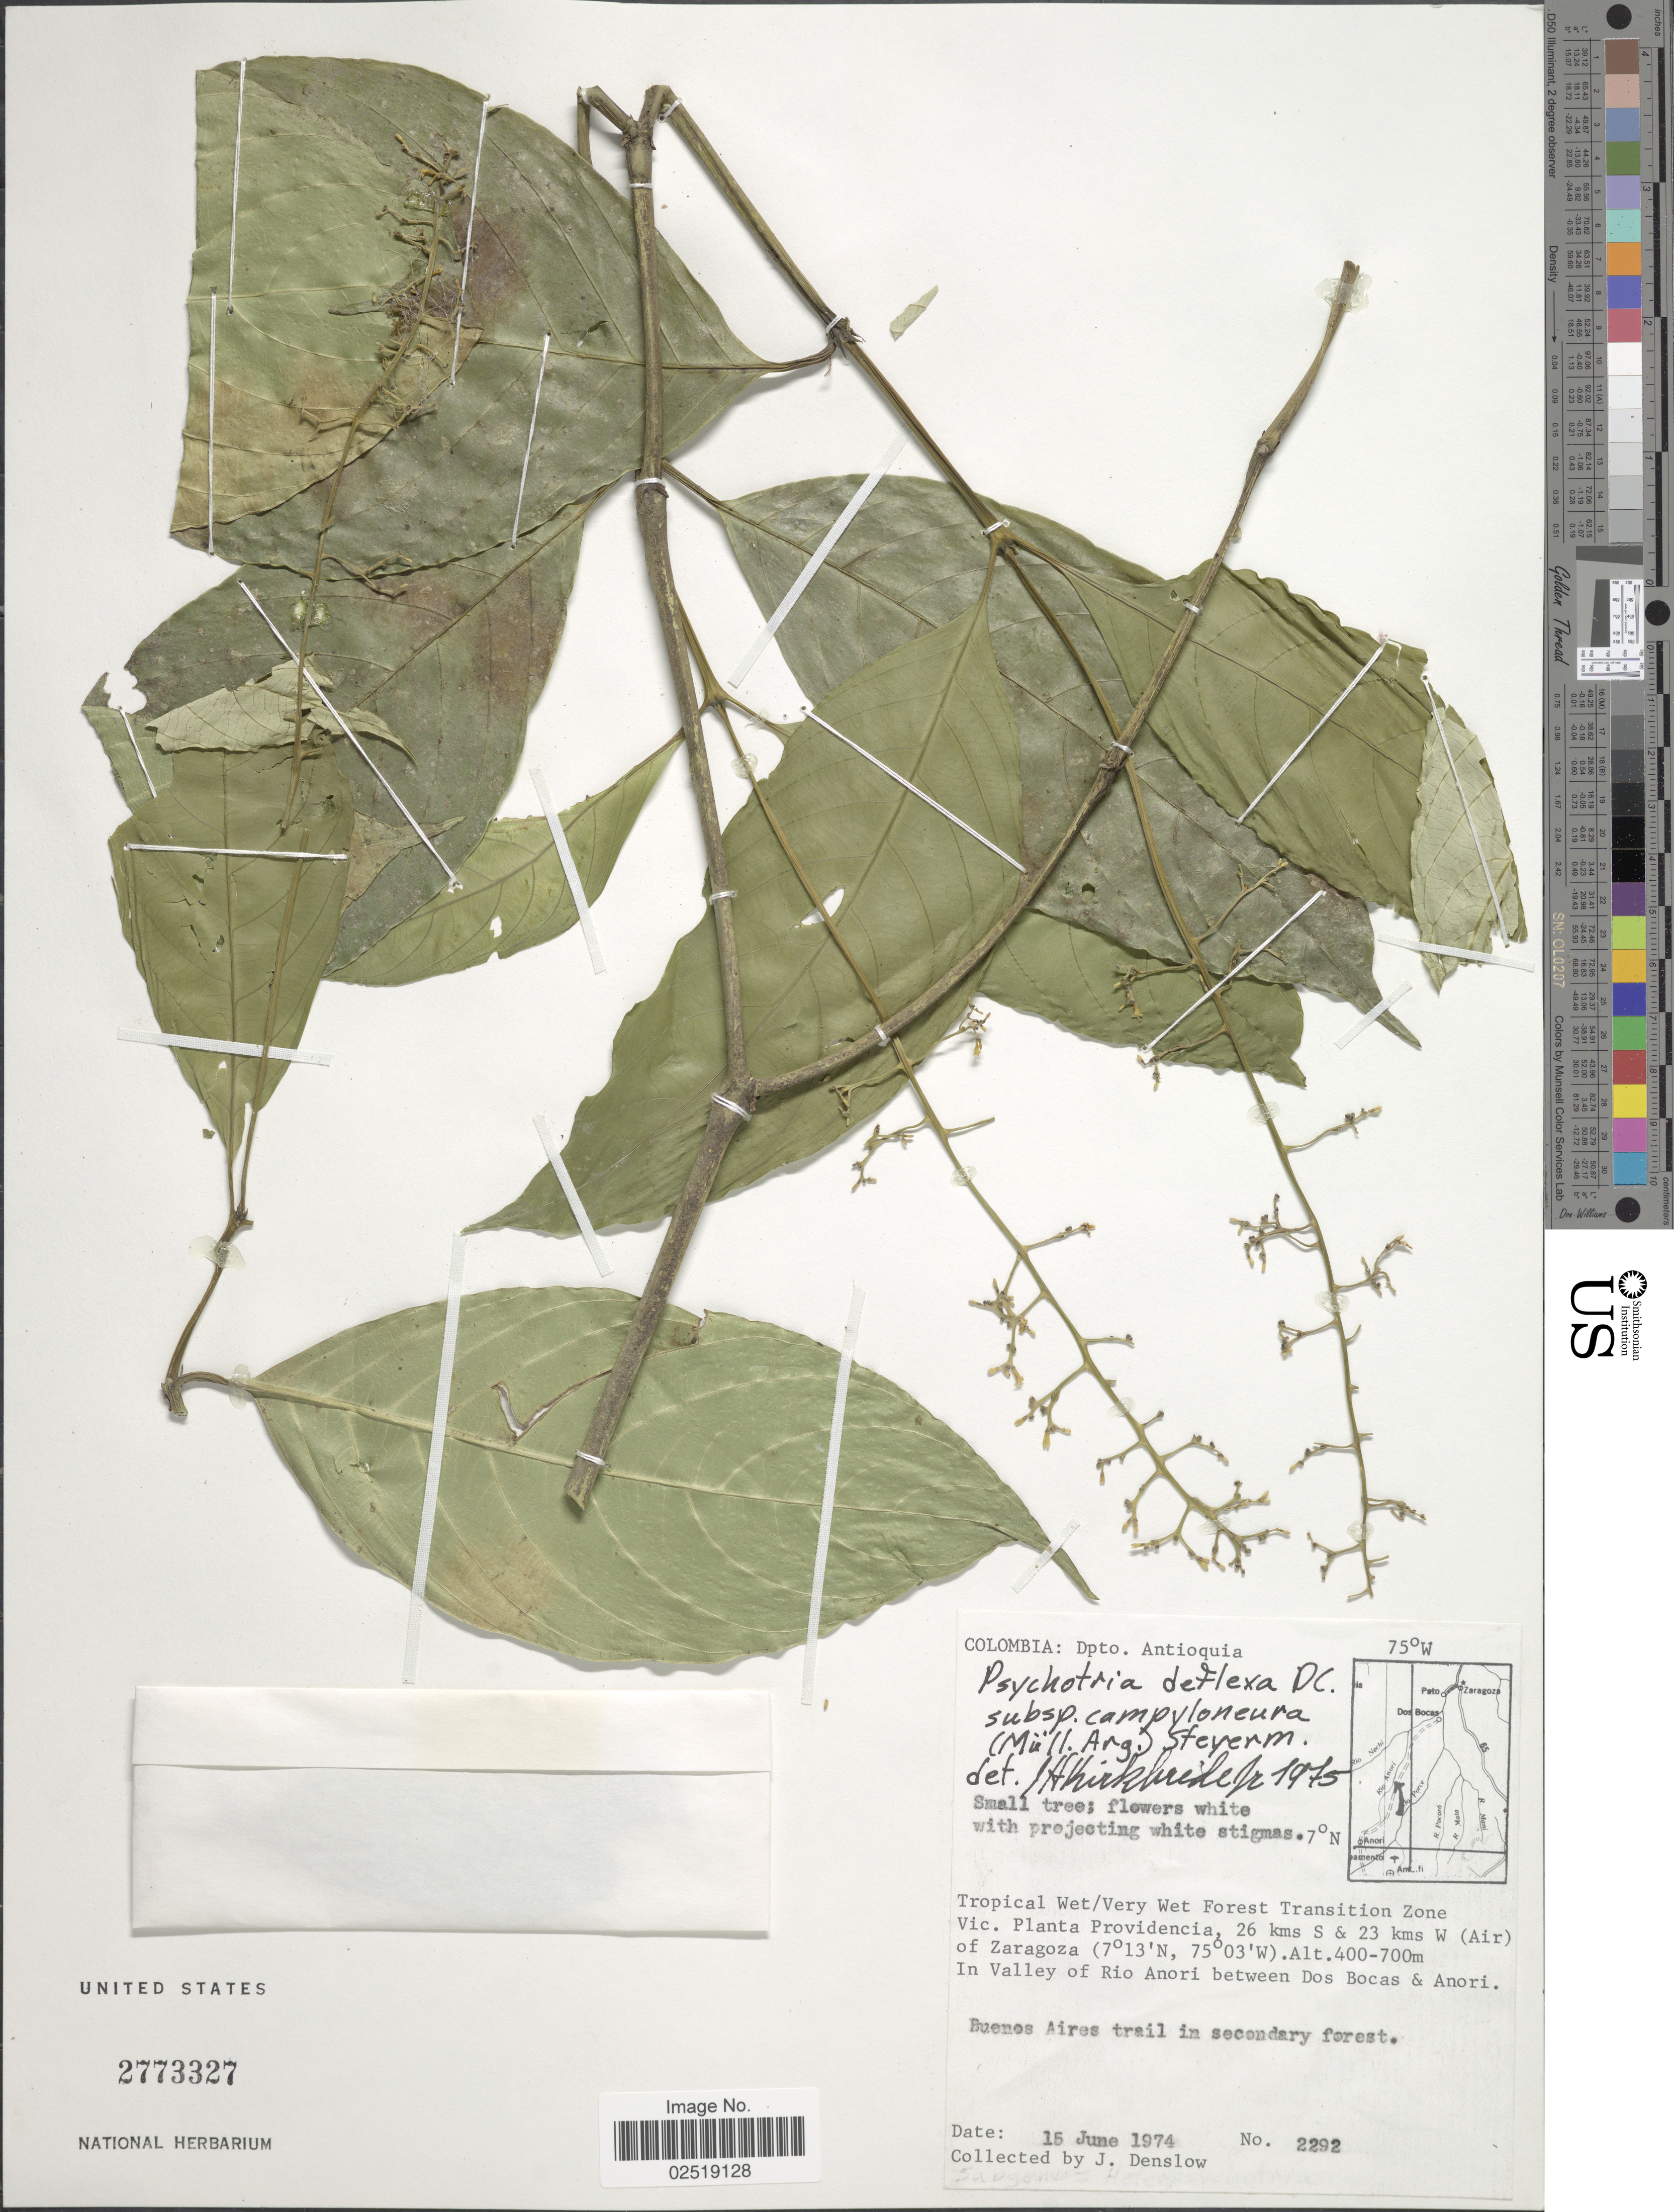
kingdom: Plantae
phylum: Tracheophyta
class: Magnoliopsida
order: Gentianales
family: Rubiaceae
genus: Psychotria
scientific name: Psychotria deflexa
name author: DC.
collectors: J. Denslow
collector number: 2292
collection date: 1974-06-15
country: Colombia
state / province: Antioquia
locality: Dpto. Antioquia. Tropical Wet/Very Wet Forest Transition Zone Vic. Planta Providencia, 26 kms S & 23 kms W (Air) of Zaragoza. In Valley of Rio Anori between Dos Bocas & Anori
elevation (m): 400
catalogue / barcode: US 2773327